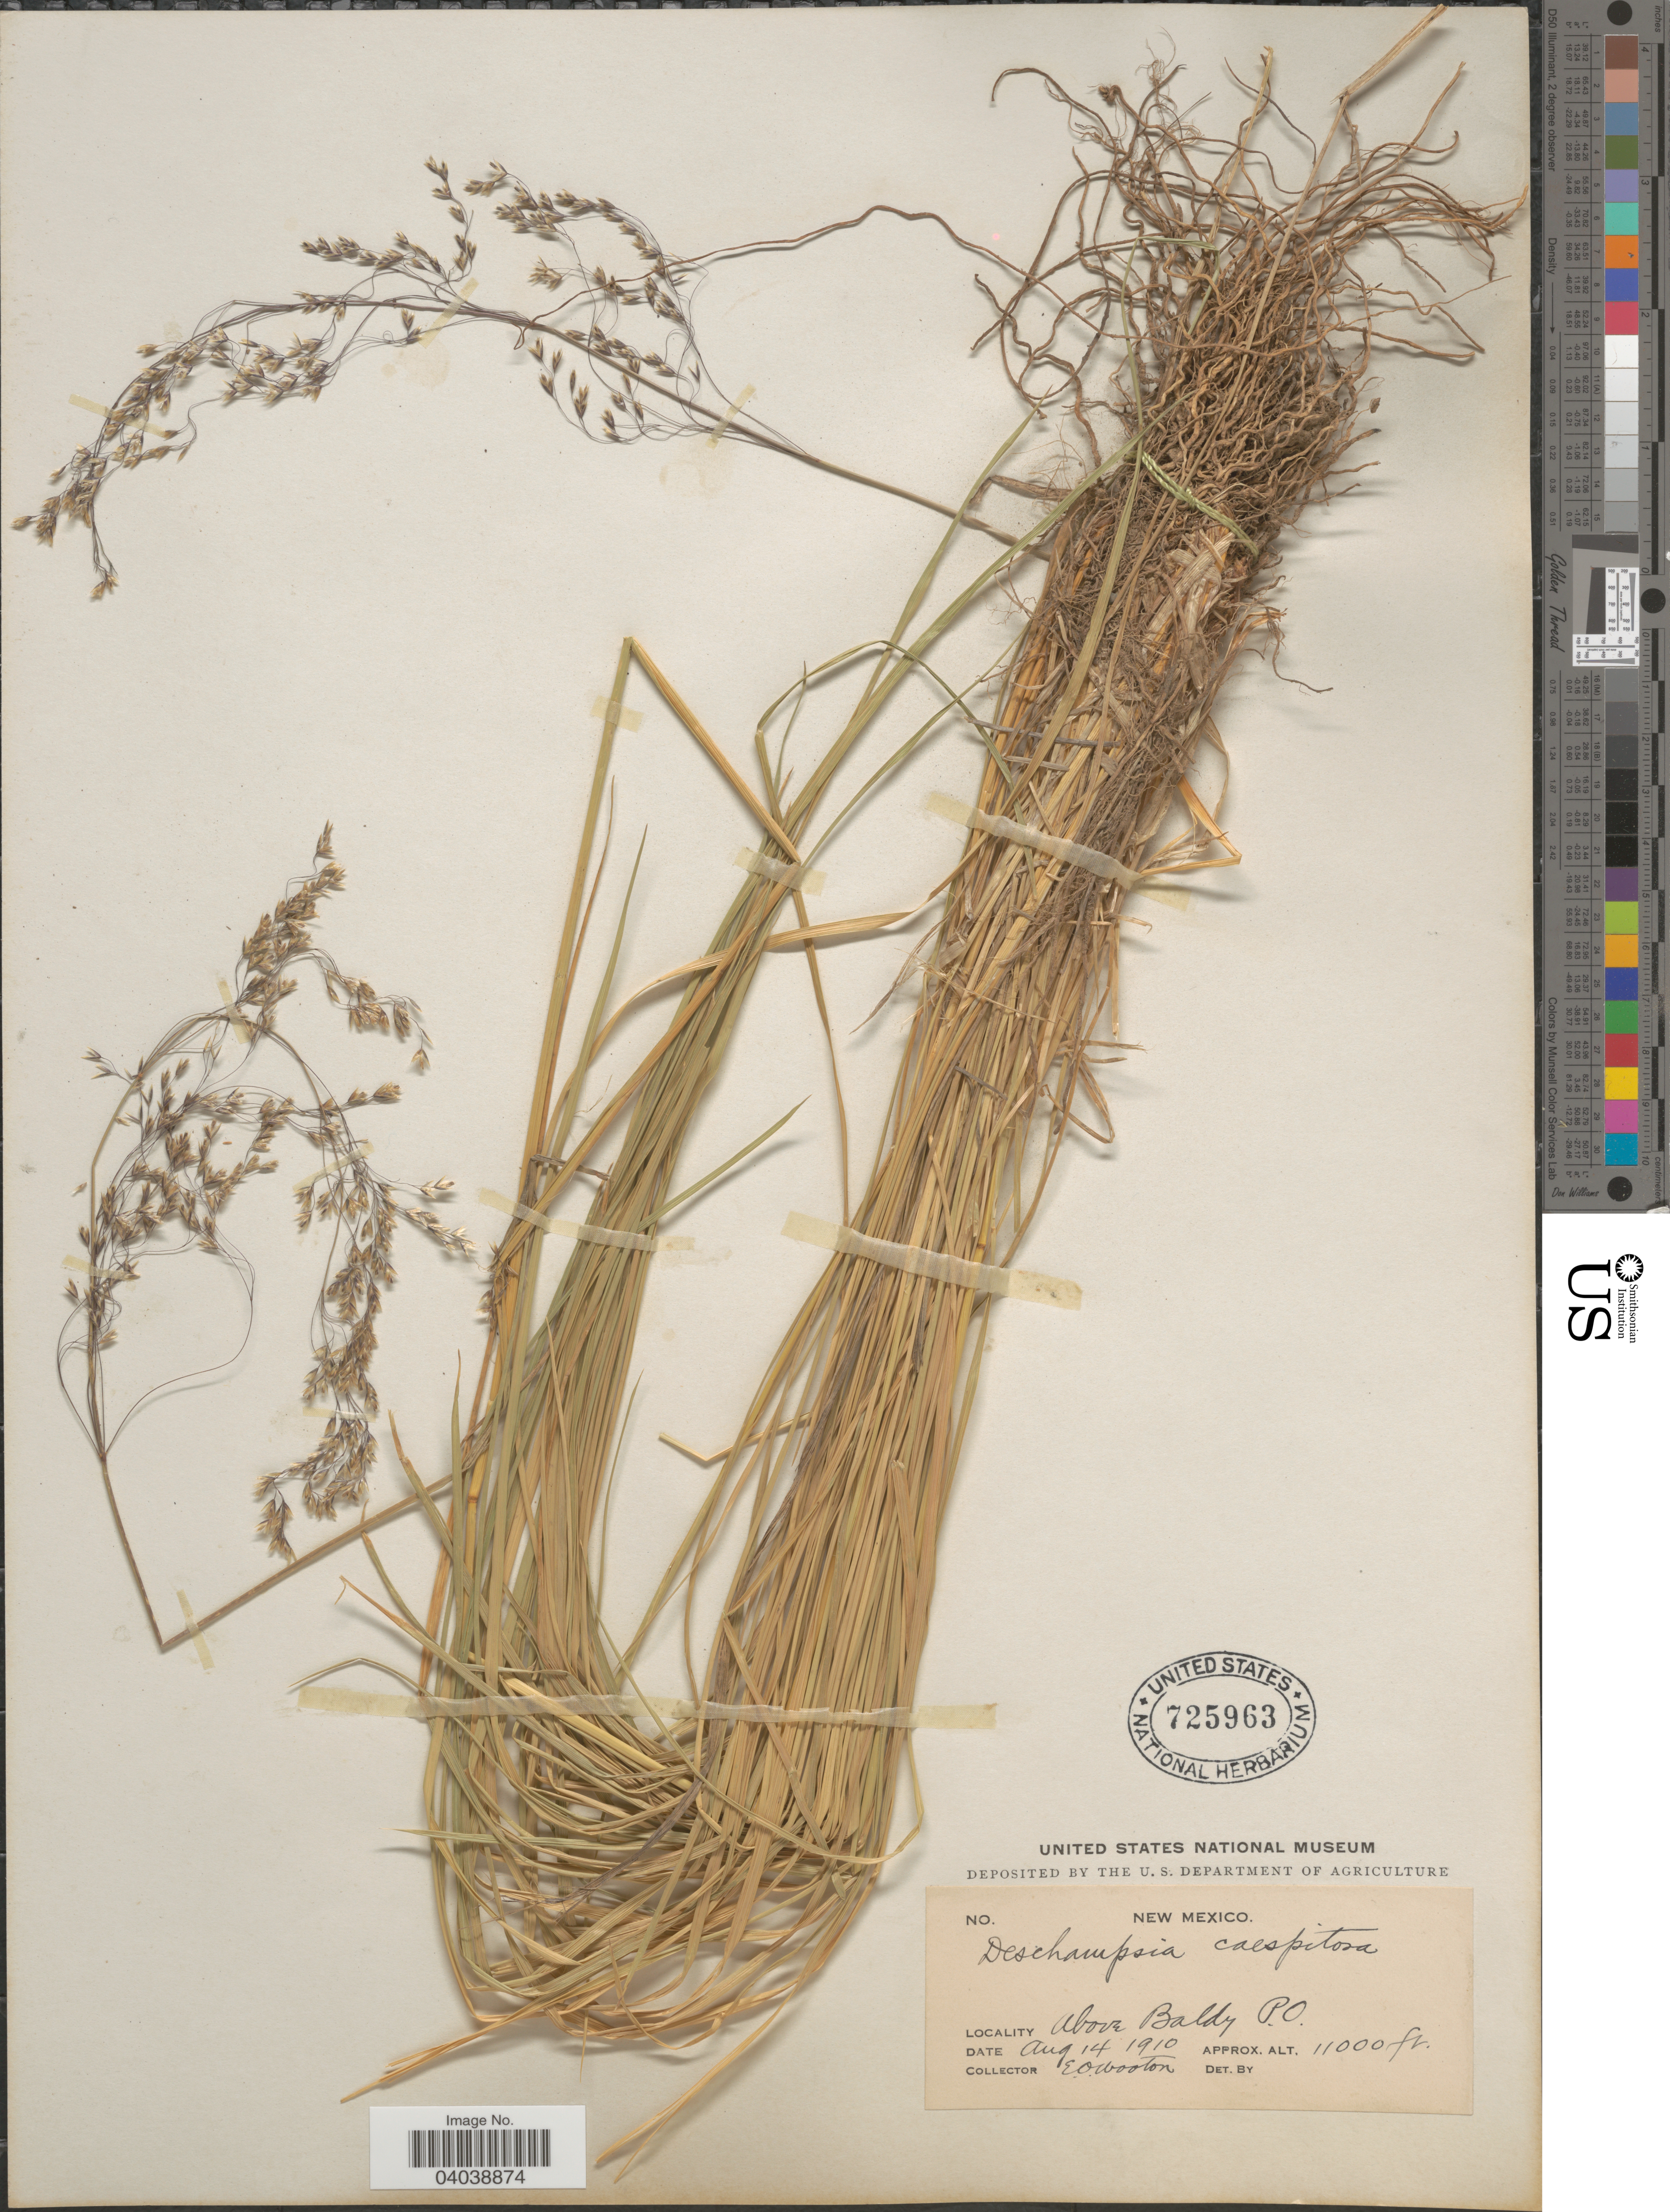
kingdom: Plantae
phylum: Tracheophyta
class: Liliopsida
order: Poales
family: Poaceae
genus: Deschampsia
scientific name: Deschampsia cespitosa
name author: (L.) P. Beauv.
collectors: E. O. Wooton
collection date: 1910-08-14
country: United States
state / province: New Mexico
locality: Above Baldy P.O.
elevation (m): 3353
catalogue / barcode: US 725963